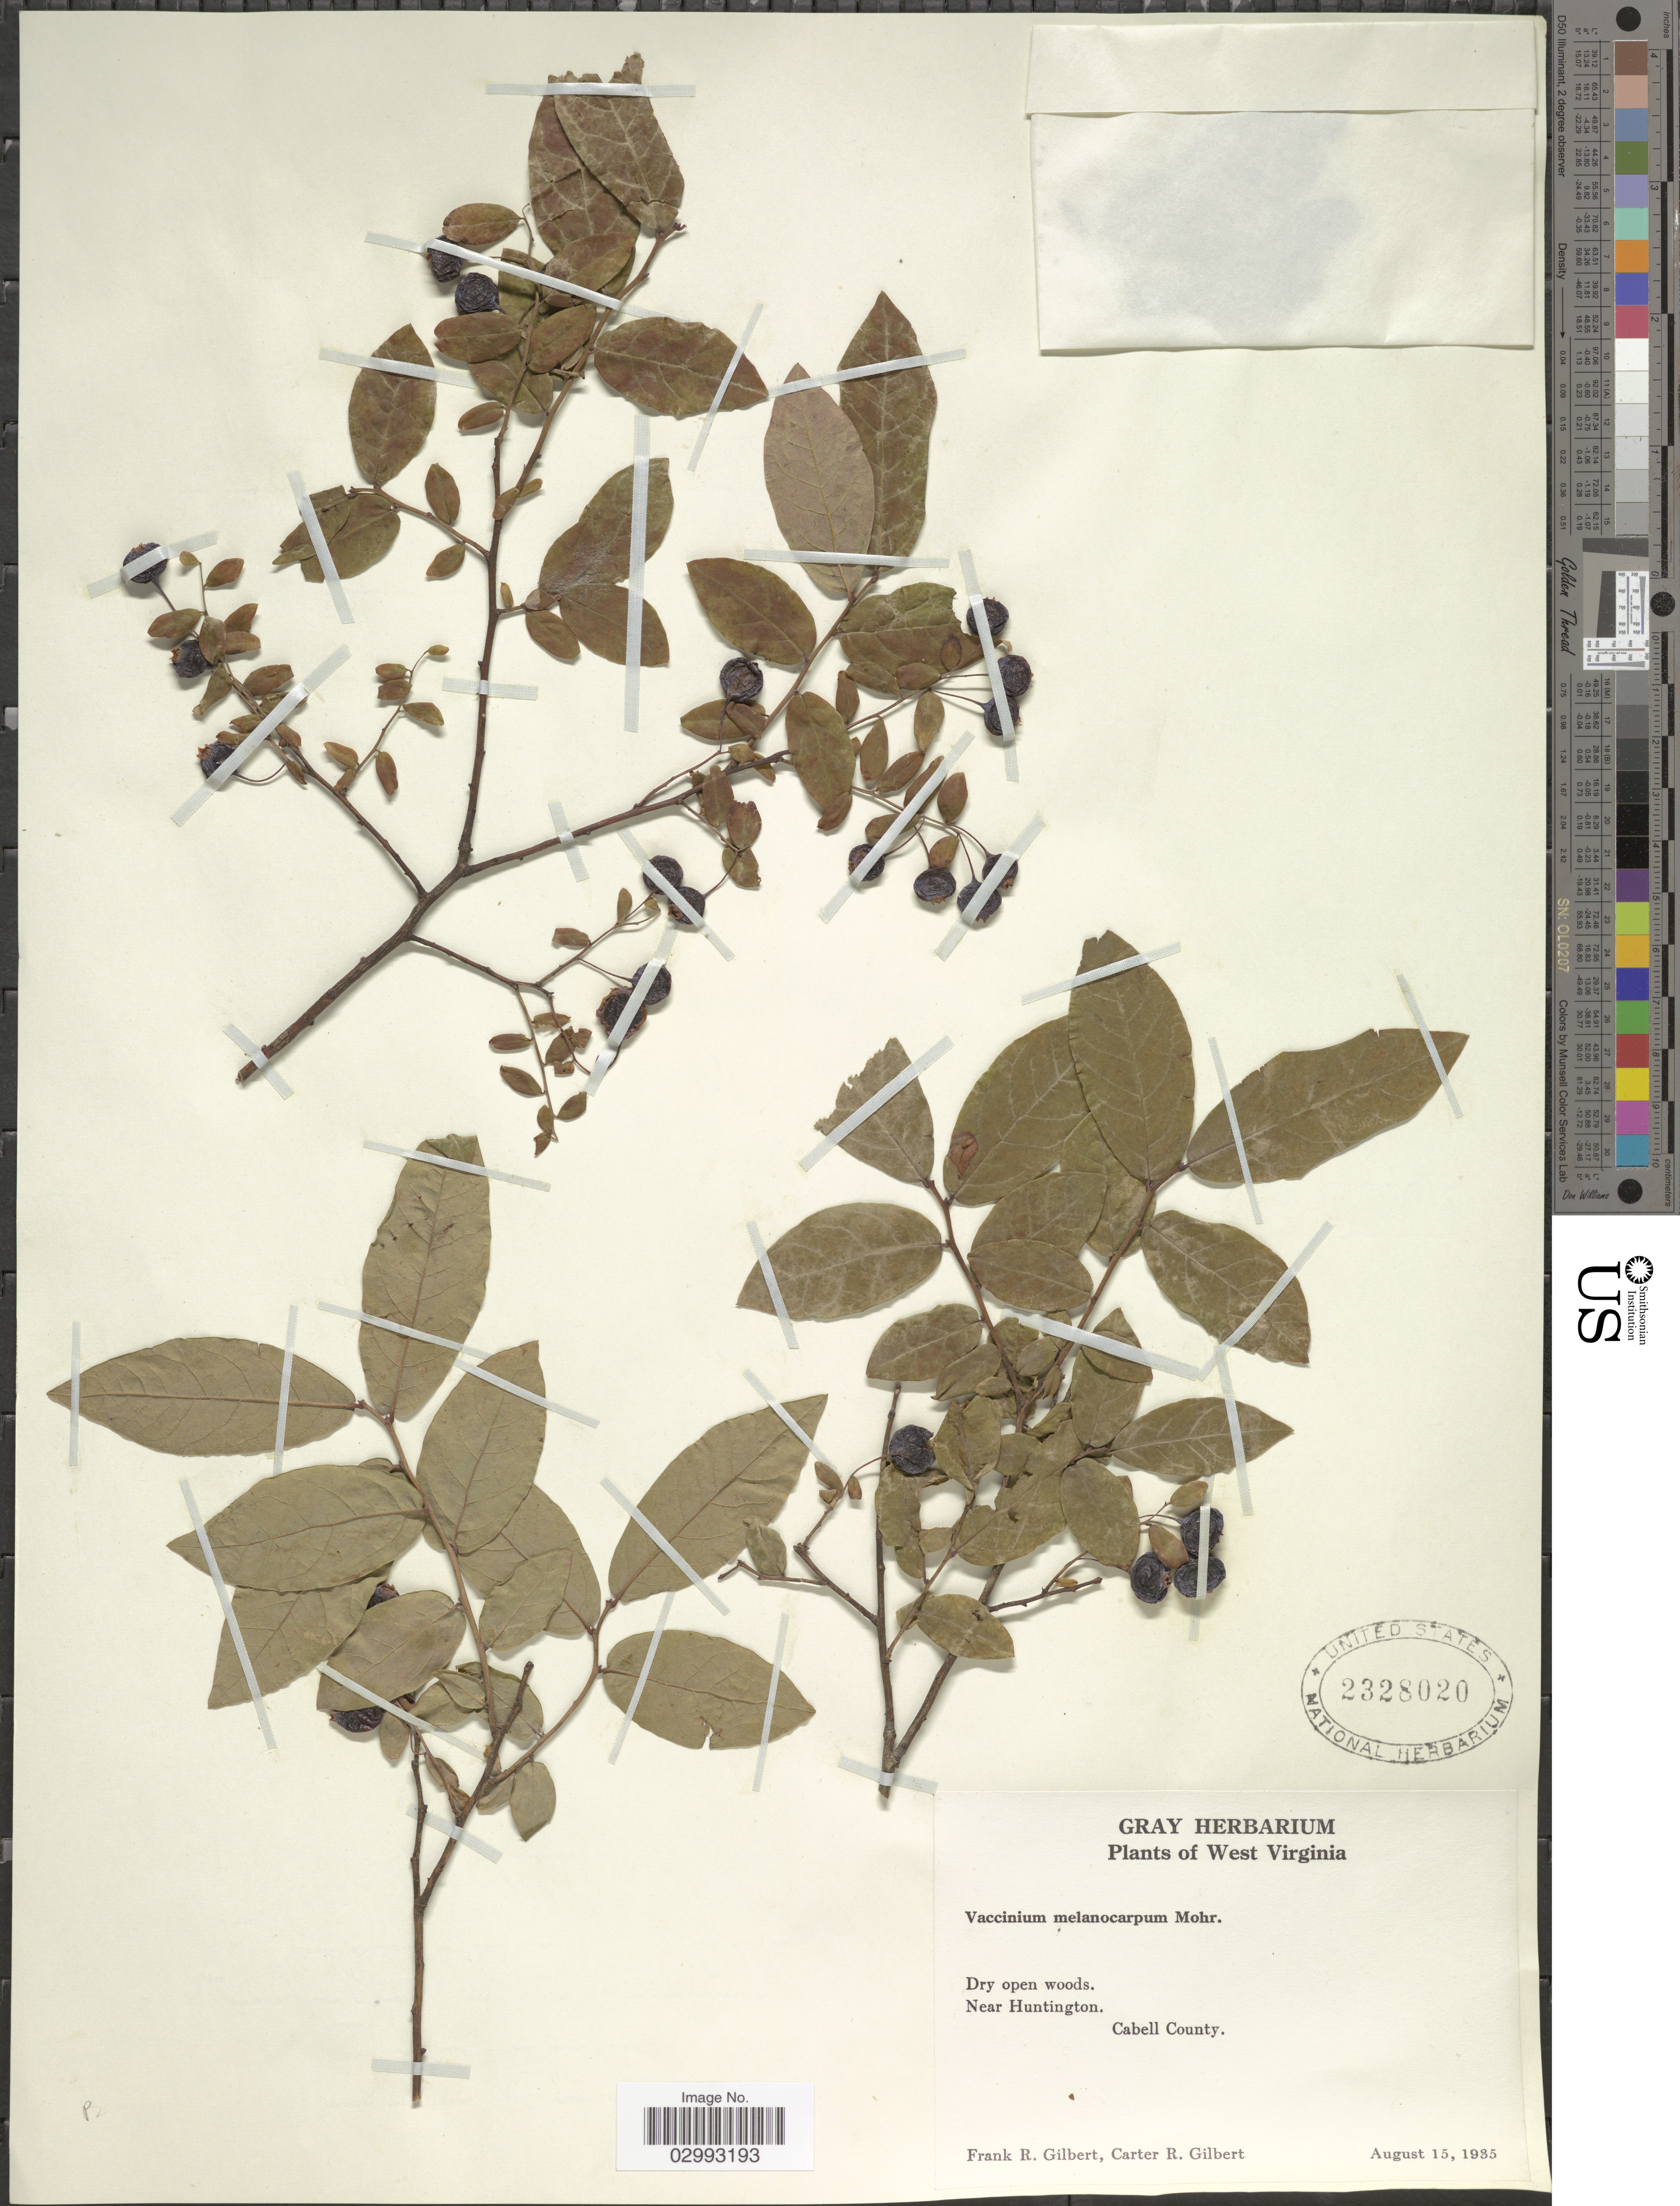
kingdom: Plantae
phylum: Tracheophyta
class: Magnoliopsida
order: Ericales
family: Ericaceae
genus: Polycodium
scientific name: Polycodium melanocarpum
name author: (C. Mohr) Small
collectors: F. Gilbert & C. Gilbert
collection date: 1935-08-15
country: United States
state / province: West Virginia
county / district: Cabell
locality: Near Huntington.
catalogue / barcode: US 2328020